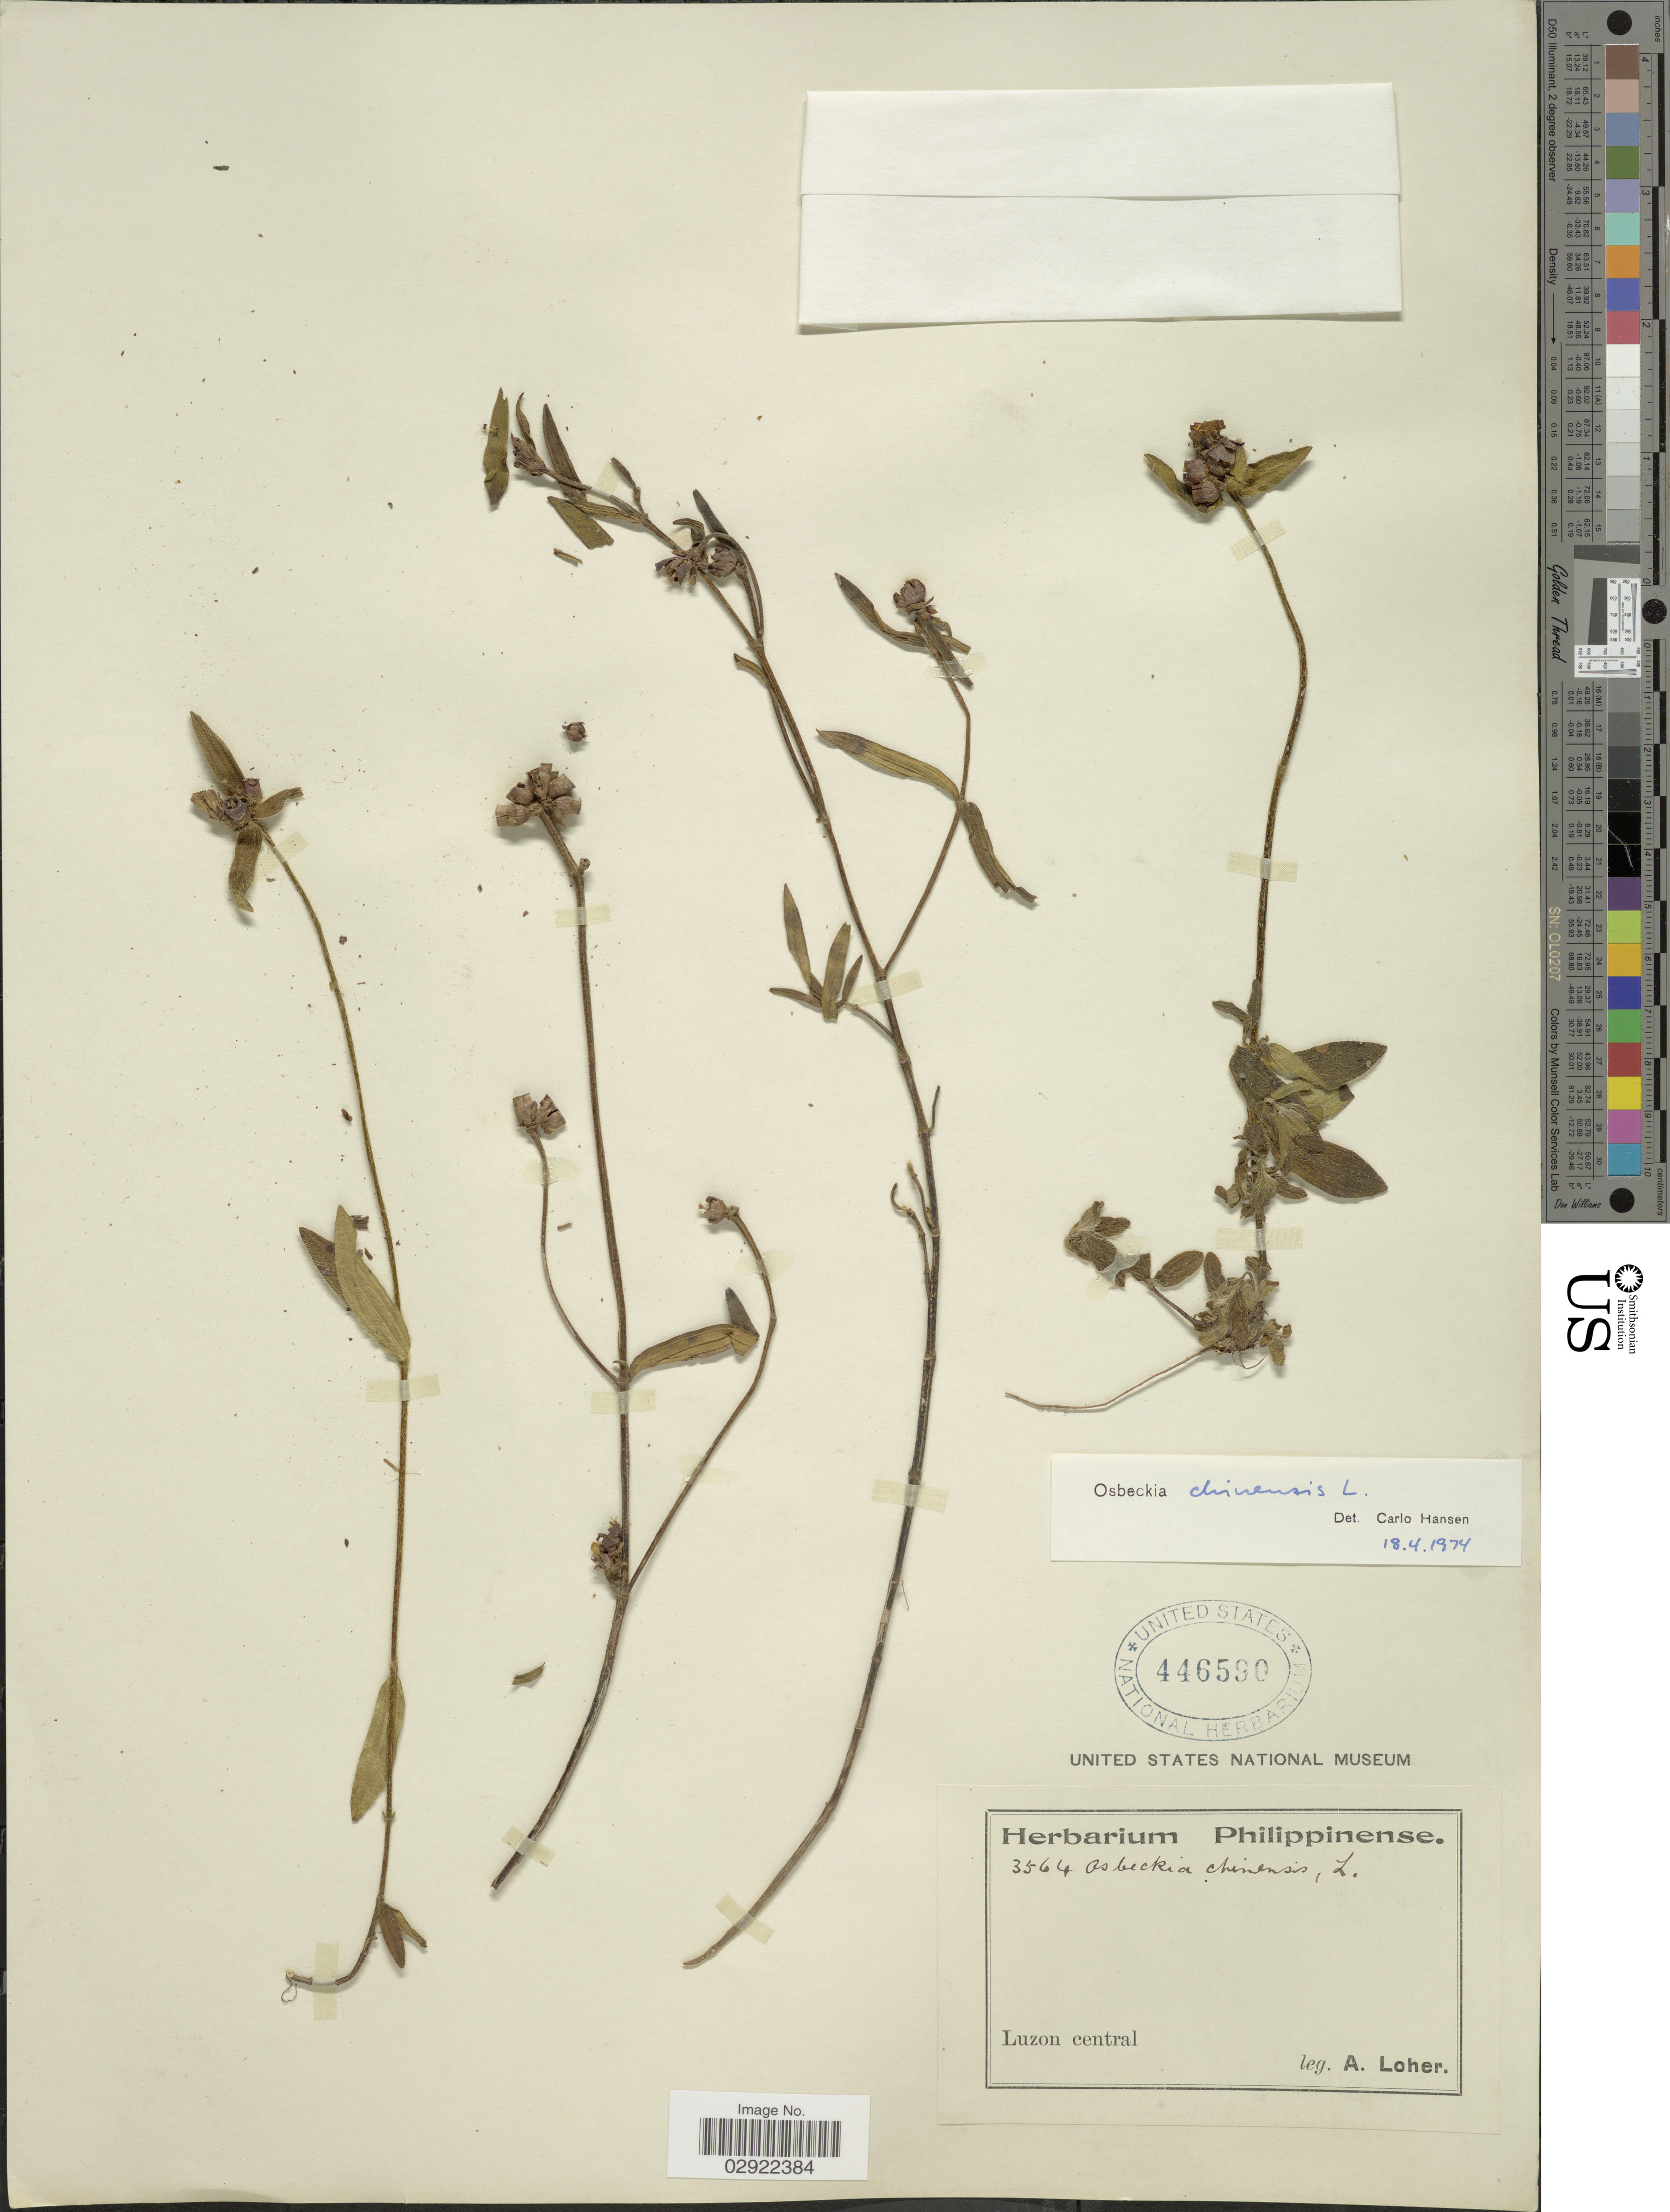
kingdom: Plantae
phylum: Tracheophyta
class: Magnoliopsida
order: Myrtales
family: Melastomataceae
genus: Osbeckia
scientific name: Osbeckia chinensis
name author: L.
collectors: A. Loher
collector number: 3564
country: Philippines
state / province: Central Luzon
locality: Luzon central.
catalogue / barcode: US 446590